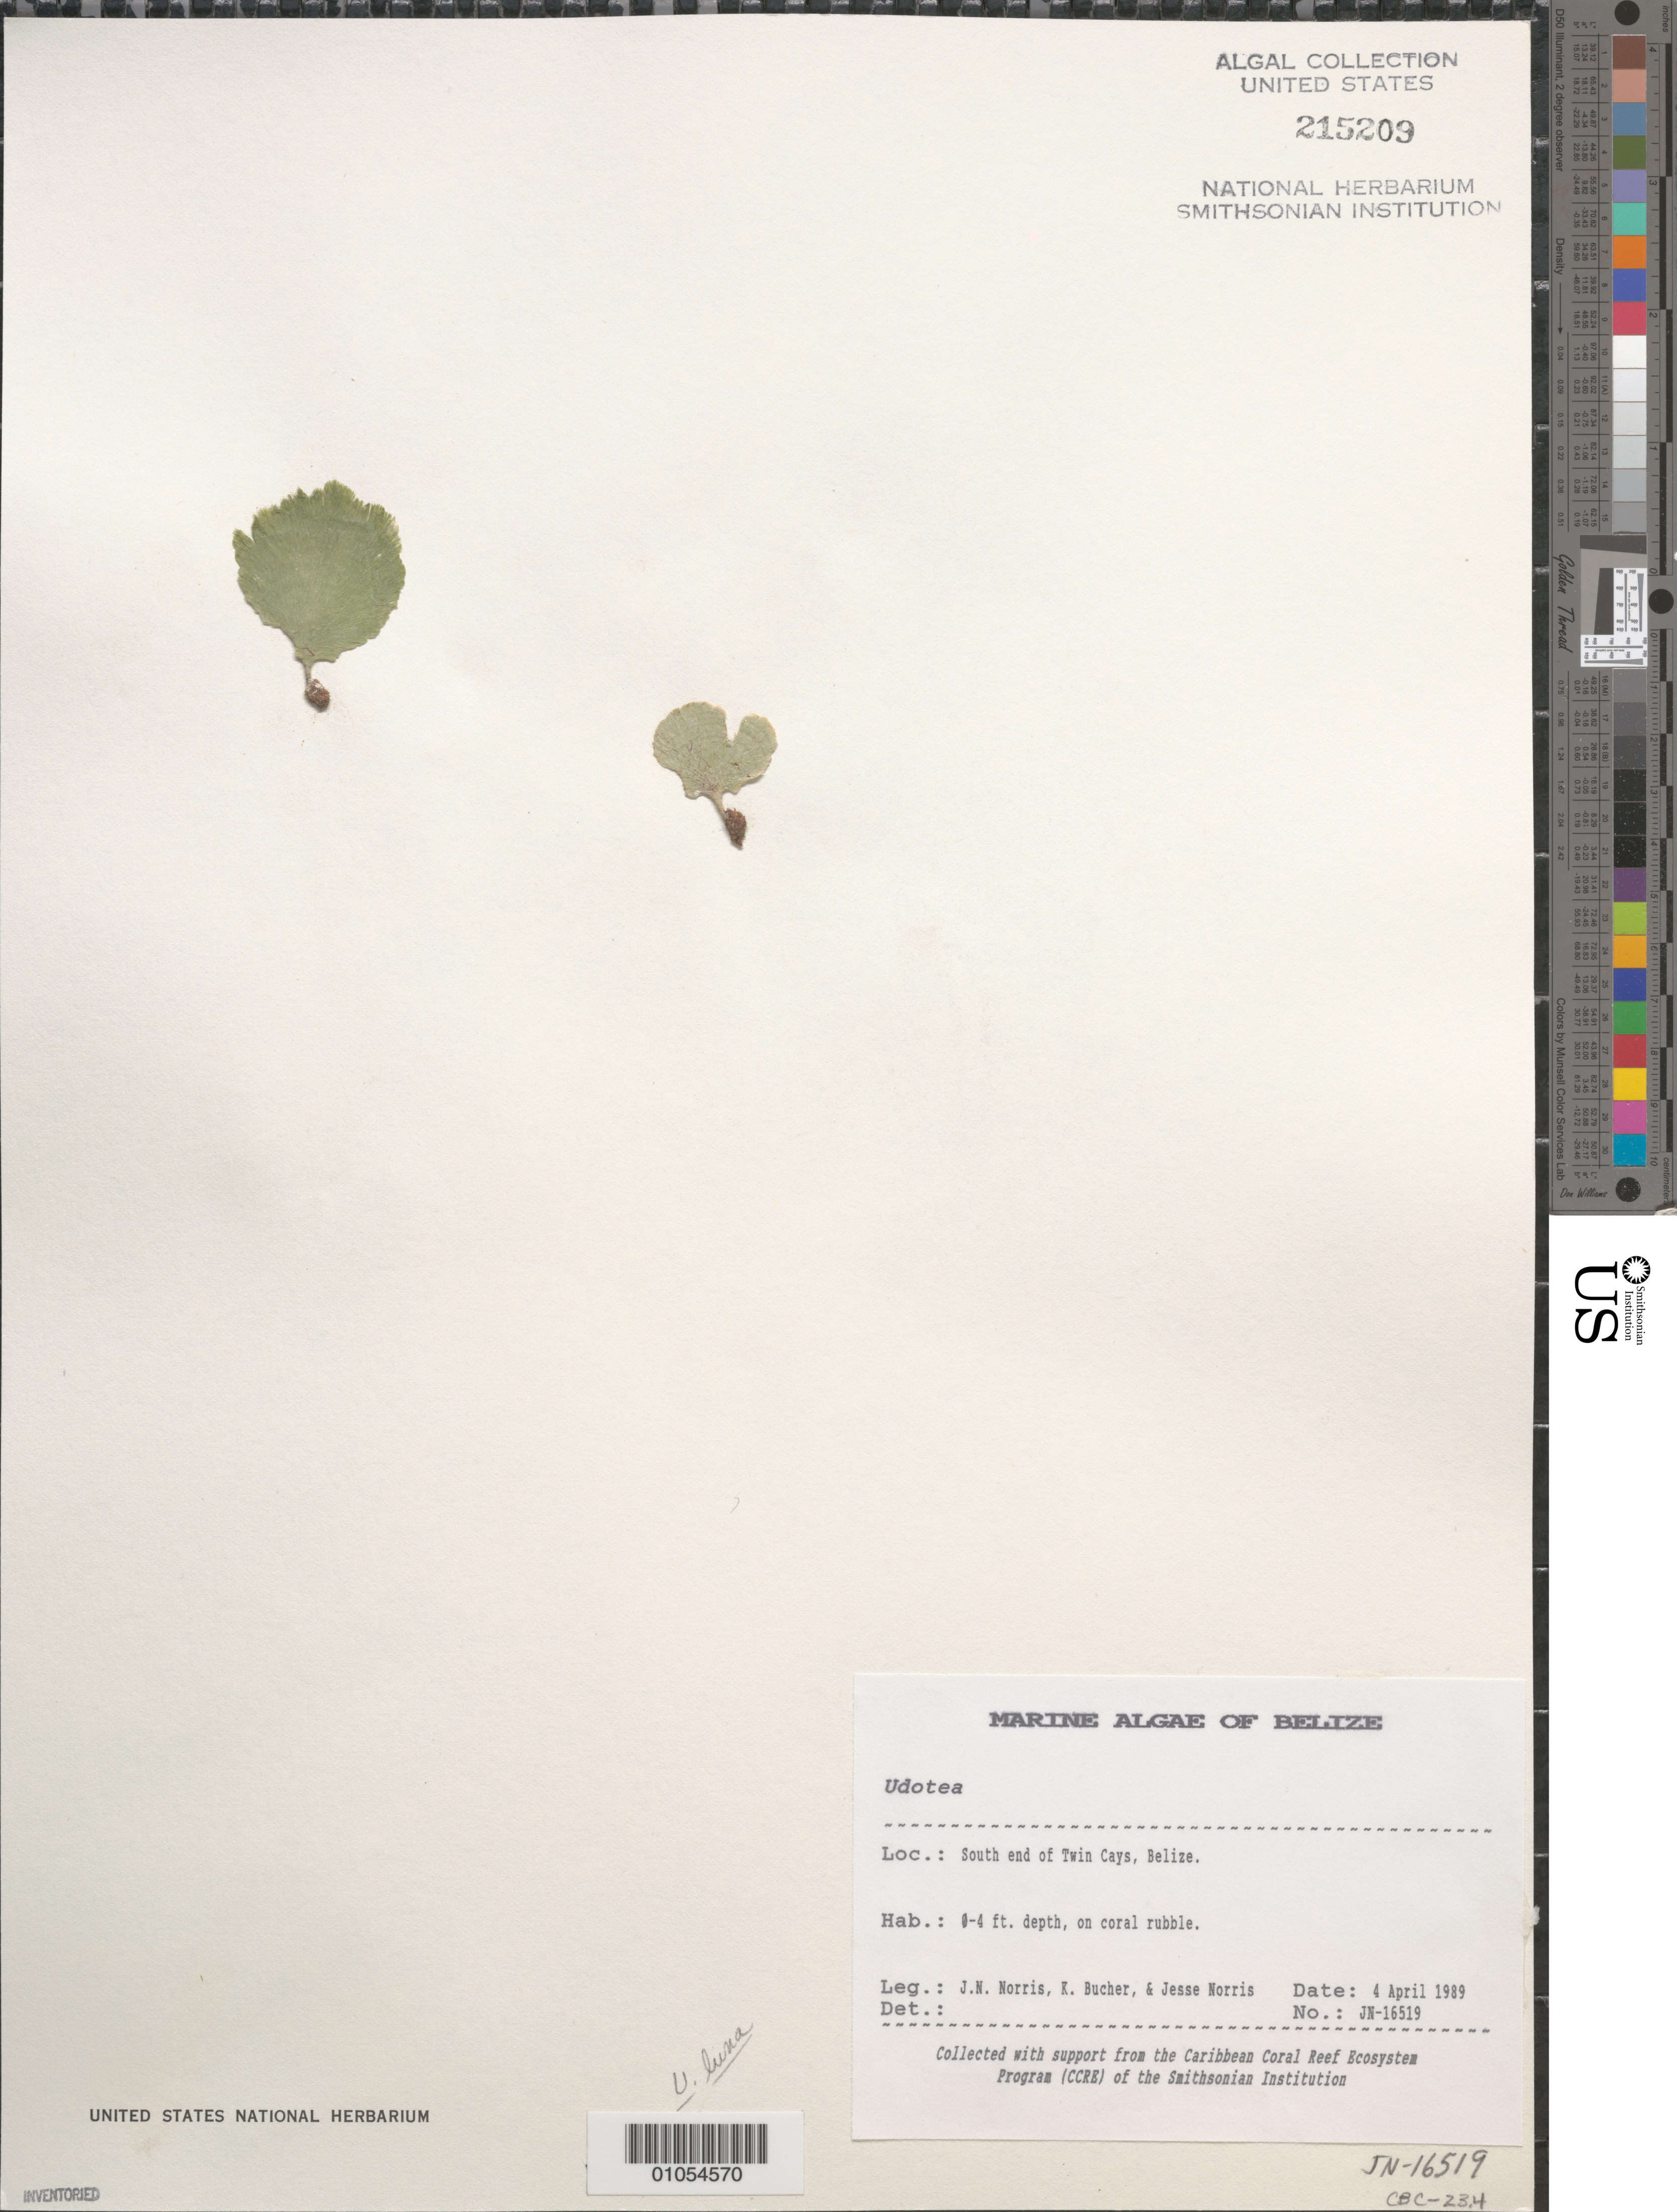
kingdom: Plantae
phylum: Chlorophyta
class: Ulvophyceae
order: Bryopsidales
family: Udoteaceae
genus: Udotea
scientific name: Udotea luna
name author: D.S. Littler & Littler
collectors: J. N. Norris, K. E. Bucher & J. A. Norris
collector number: JN-16519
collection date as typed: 04 Apr 1989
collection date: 1989-04-04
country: Belize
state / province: Stann Creek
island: Twin Cays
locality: South end of Twin Cays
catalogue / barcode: US 215209